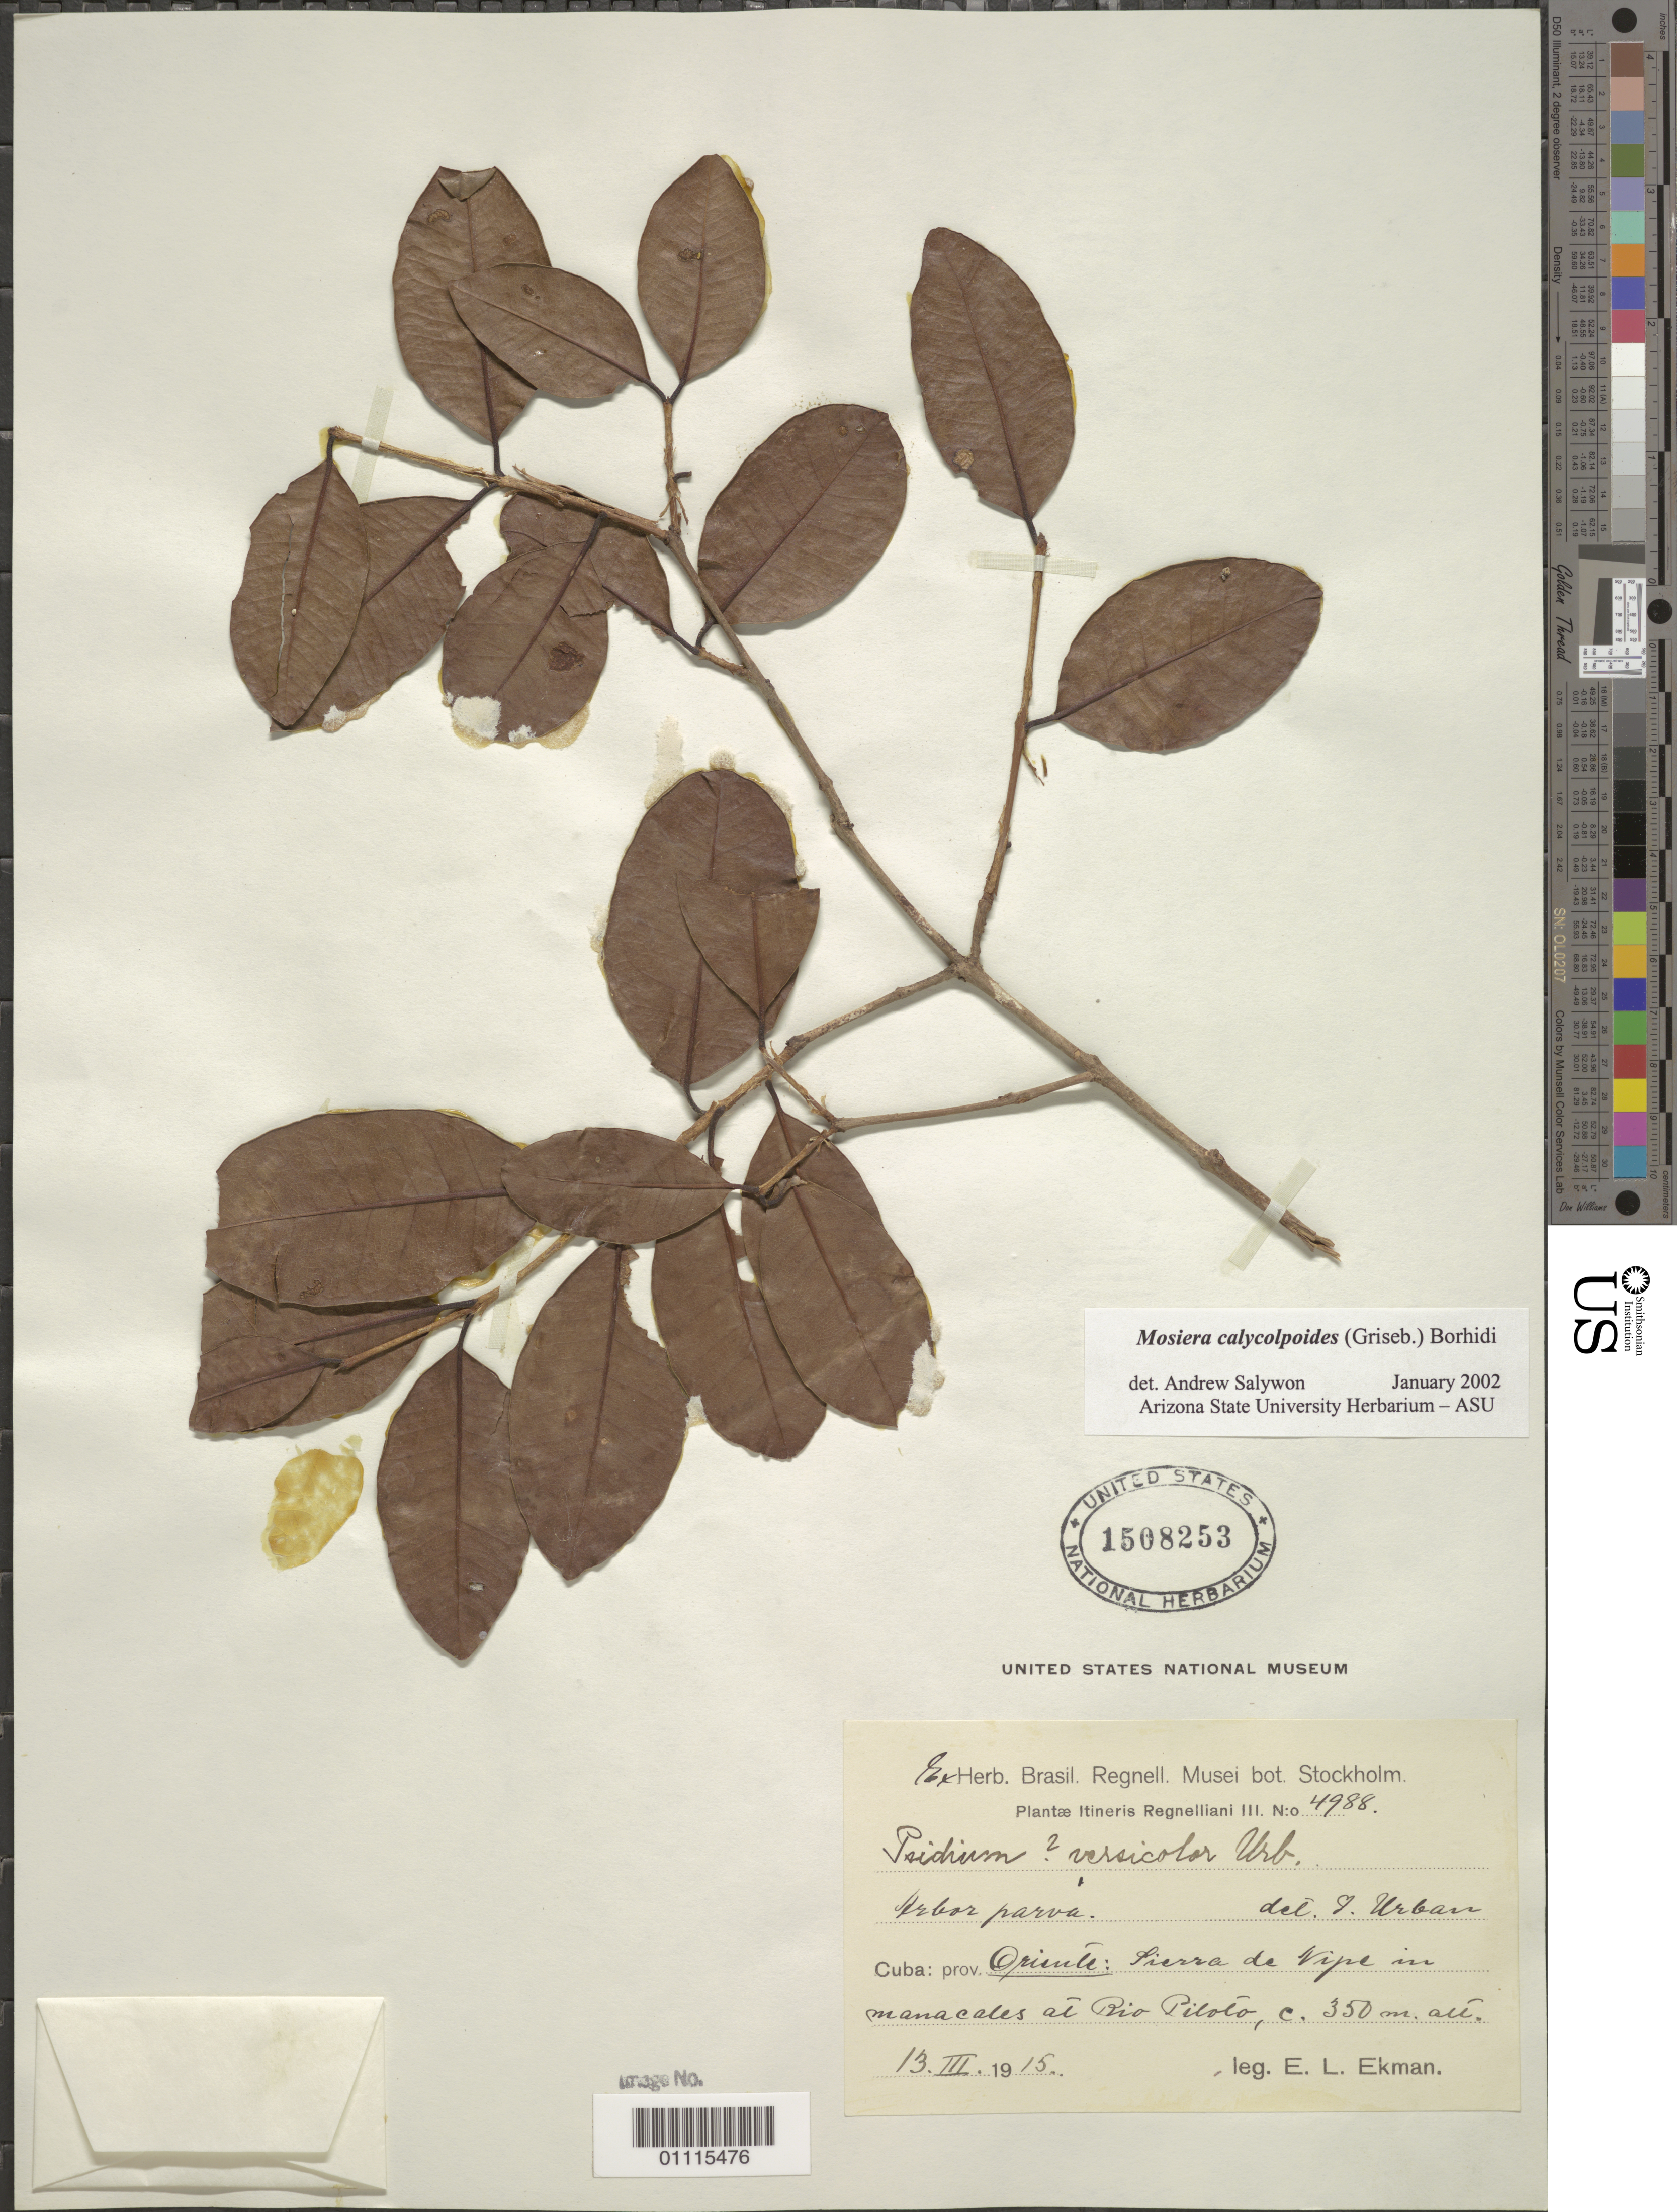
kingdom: Plantae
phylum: Tracheophyta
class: Magnoliopsida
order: Myrtales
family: Myrtaceae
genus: Mosiera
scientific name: Mosiera calycolpoides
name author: (Griseb.) Borhidi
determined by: Salywon, A. M., (ASU)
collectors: E. L. Ekman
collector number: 4988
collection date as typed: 13 Mar 1915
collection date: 1915-03-13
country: Cuba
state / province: Holguín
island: Cuba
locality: Sierra de Nipe, at Rio Piloto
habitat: In manacales at rio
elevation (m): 350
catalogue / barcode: US 1508253